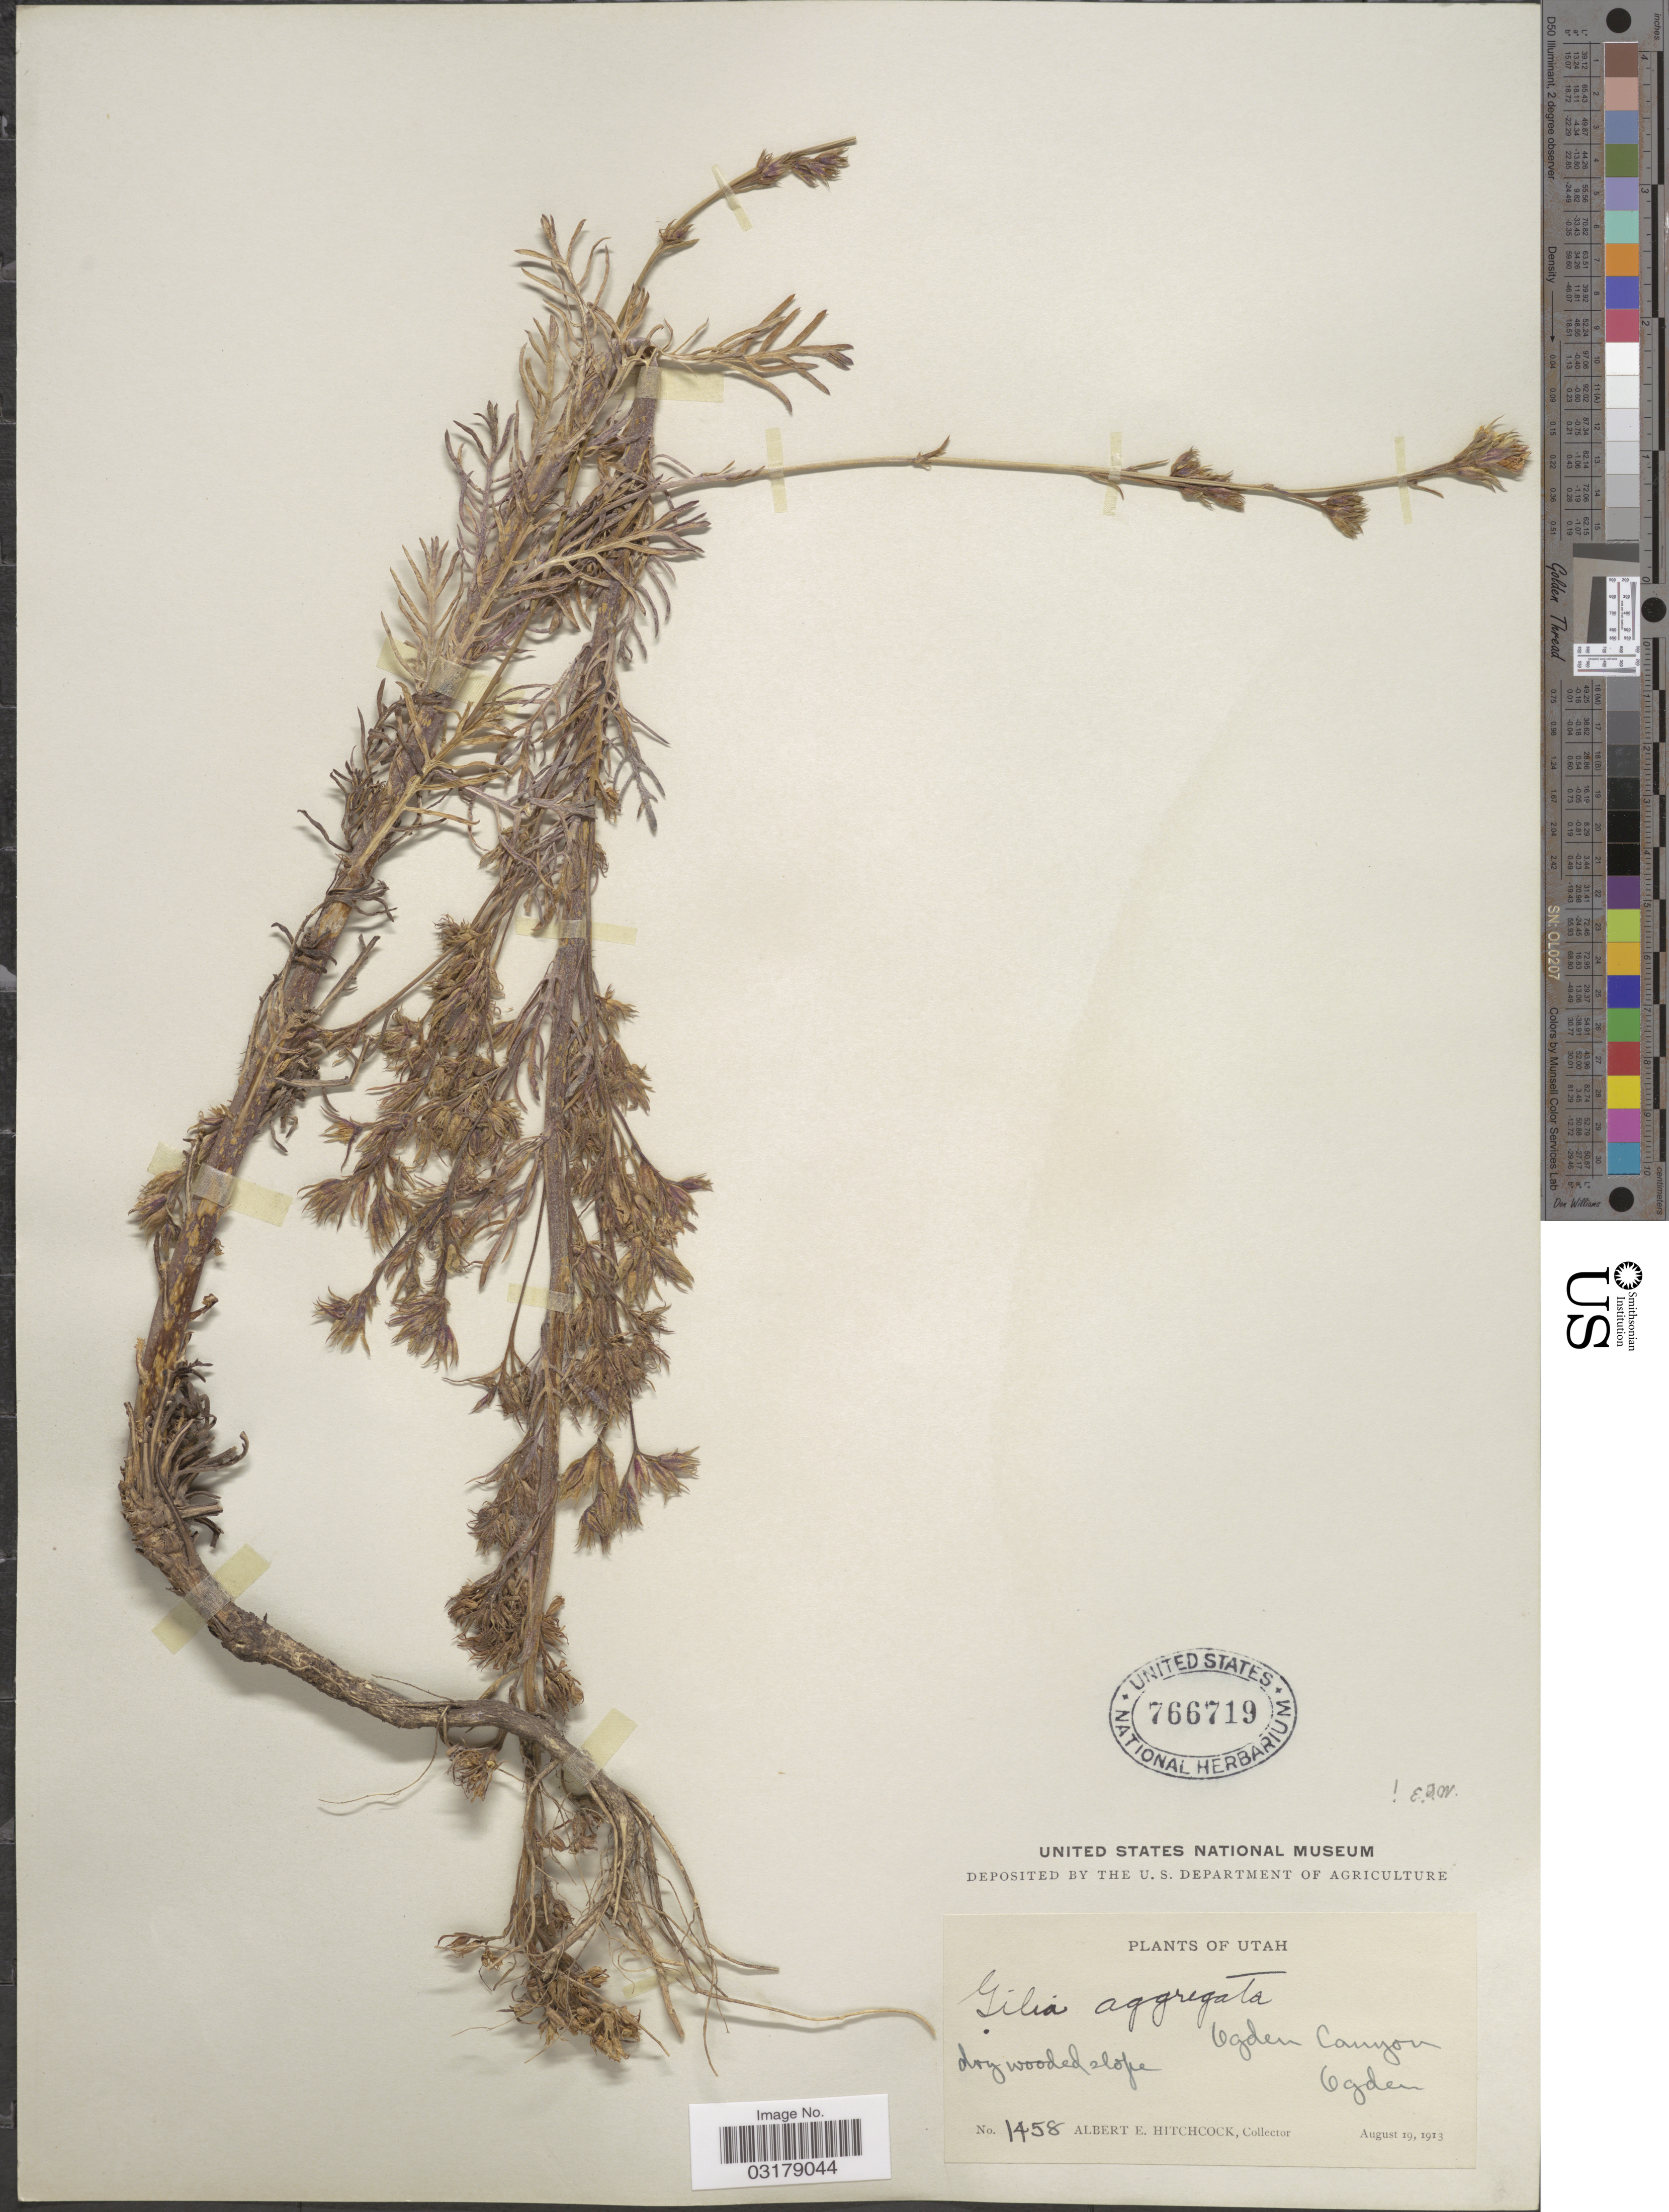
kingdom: Plantae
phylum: Tracheophyta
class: Magnoliopsida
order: Ericales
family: Polemoniaceae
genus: Ipomopsis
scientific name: Ipomopsis aggregata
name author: (Pursh) V.E. Grant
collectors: A. Hitchcock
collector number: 1458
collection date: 1913-08-19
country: United States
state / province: Utah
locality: Ogden Canyon. Ogden.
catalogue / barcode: US 766719